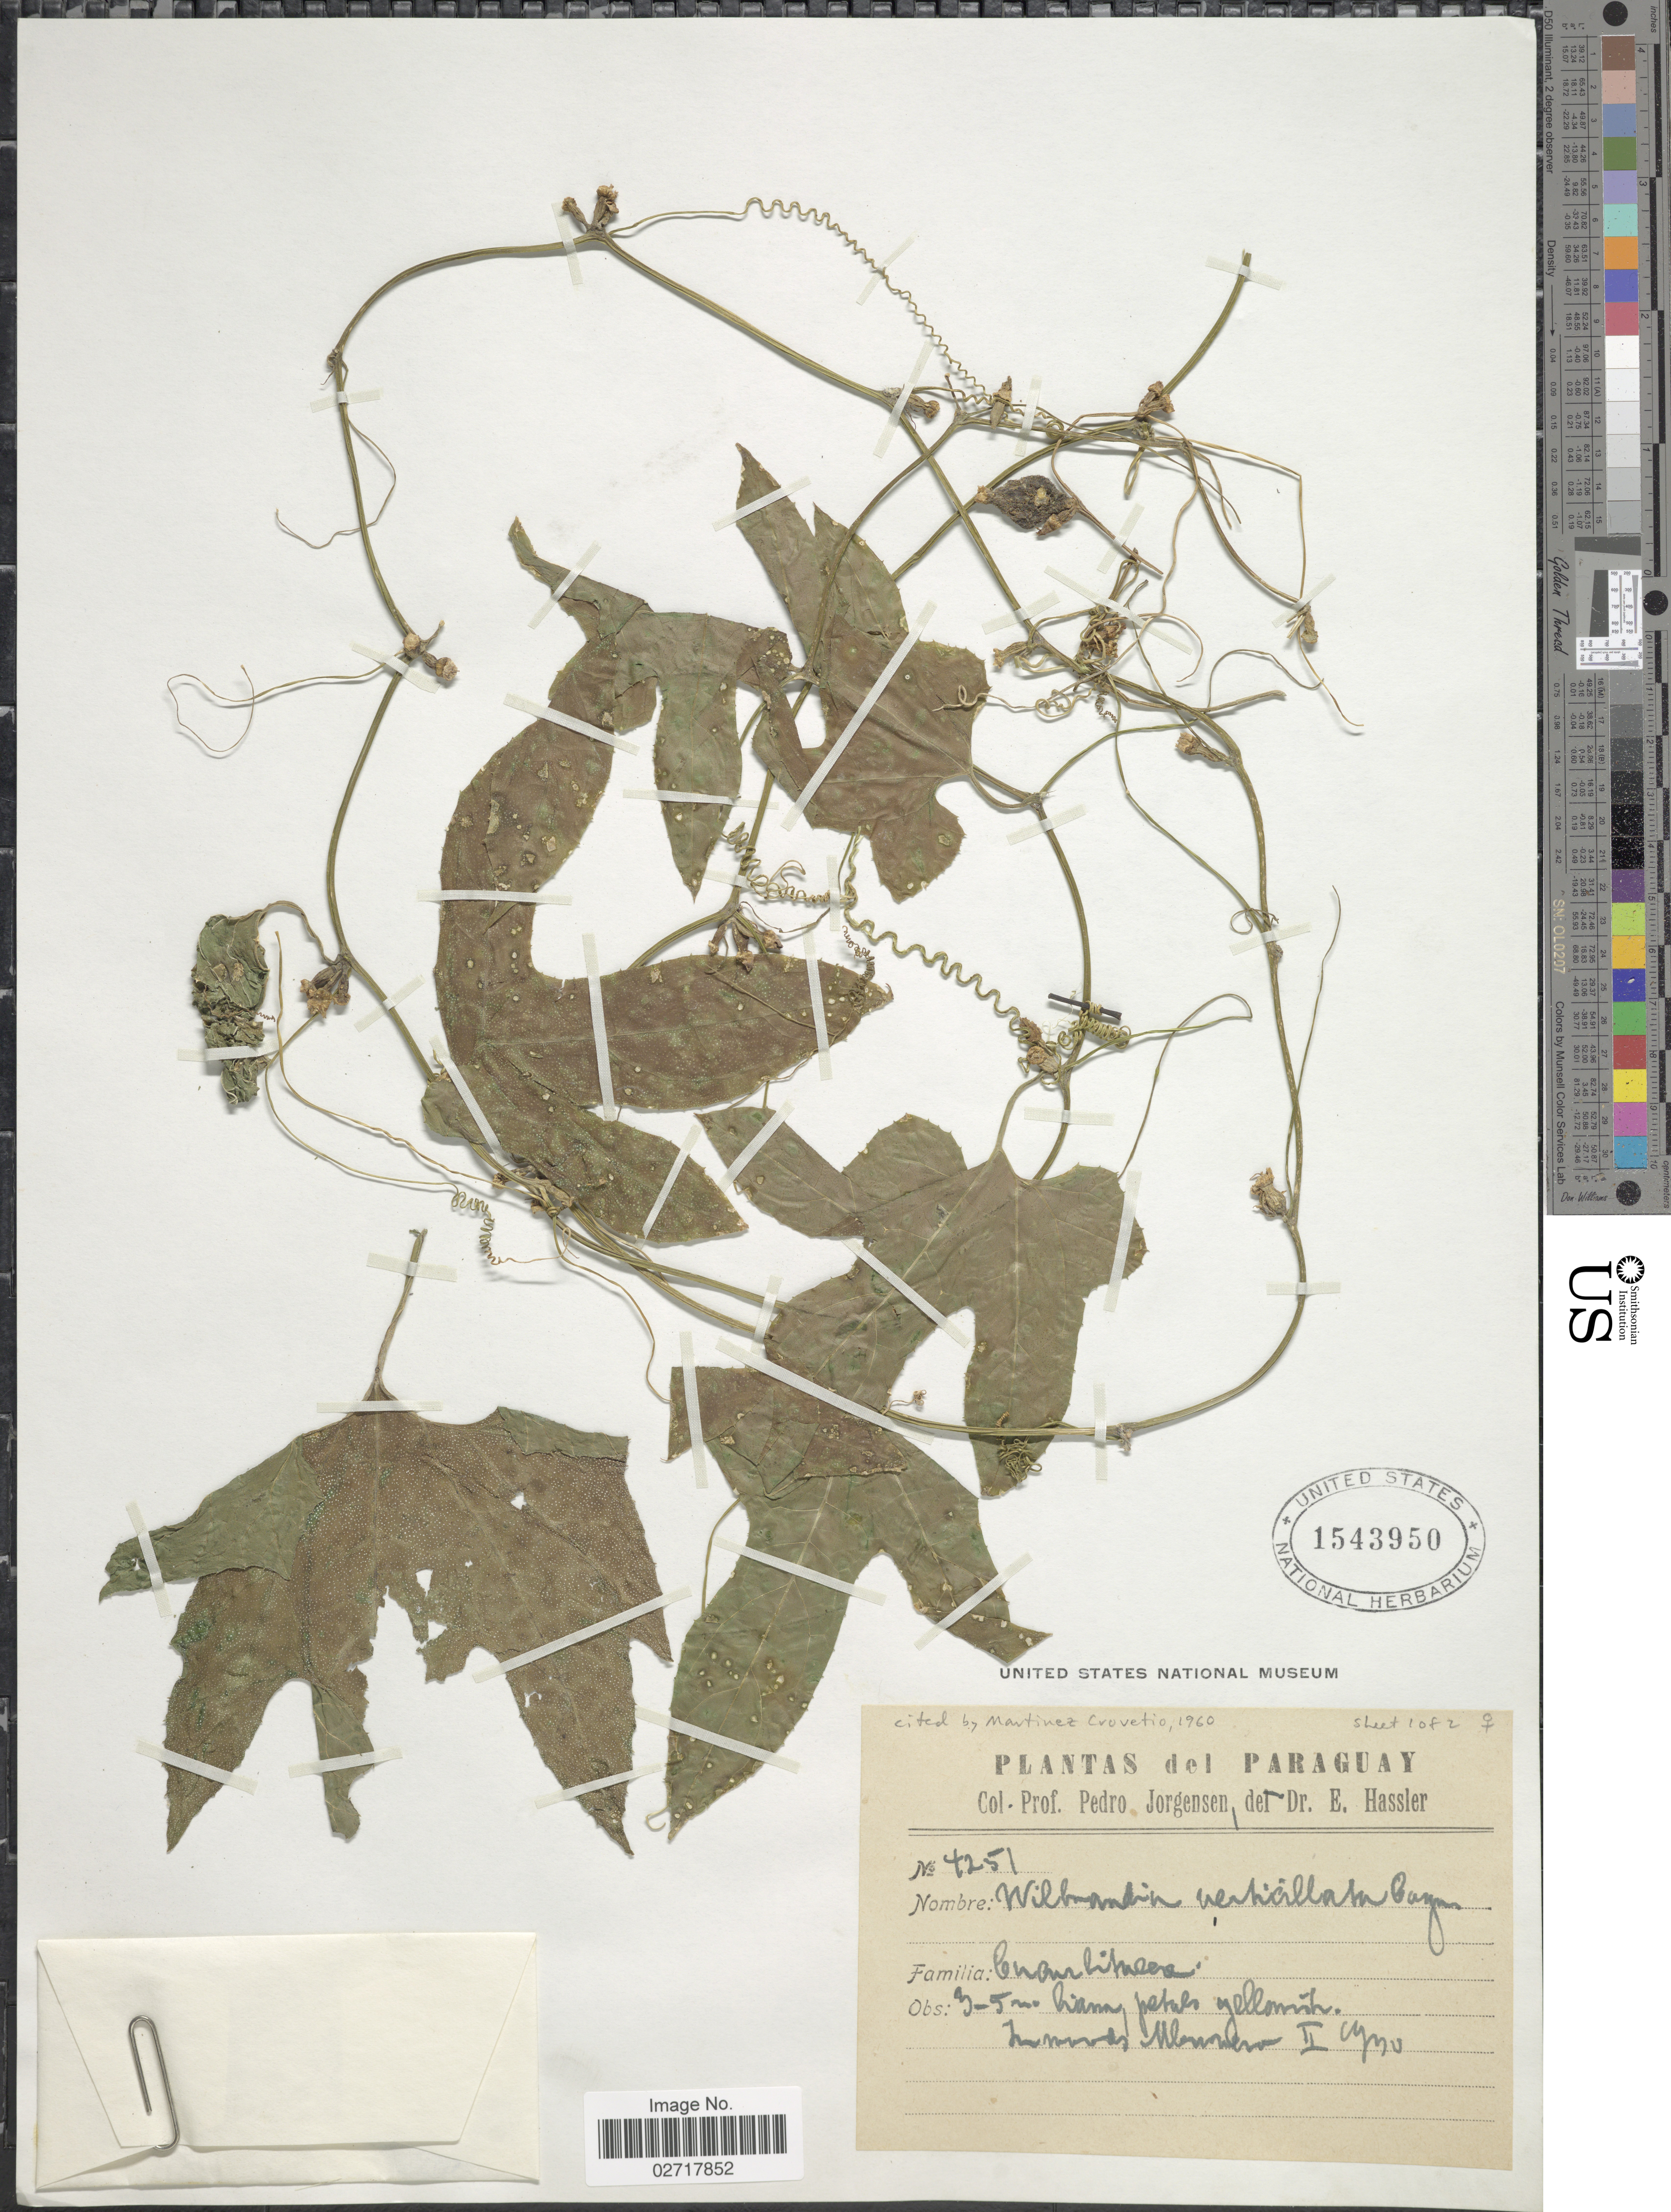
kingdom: Plantae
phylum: Tracheophyta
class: Magnoliopsida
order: Cucurbitales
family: Cucurbitaceae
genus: Wilbrandia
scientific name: Wilbrandia verticillata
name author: Cogn.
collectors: P. Jörgensen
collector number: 4251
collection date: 1930-02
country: Paraguay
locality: Mburero.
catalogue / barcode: US 1543950